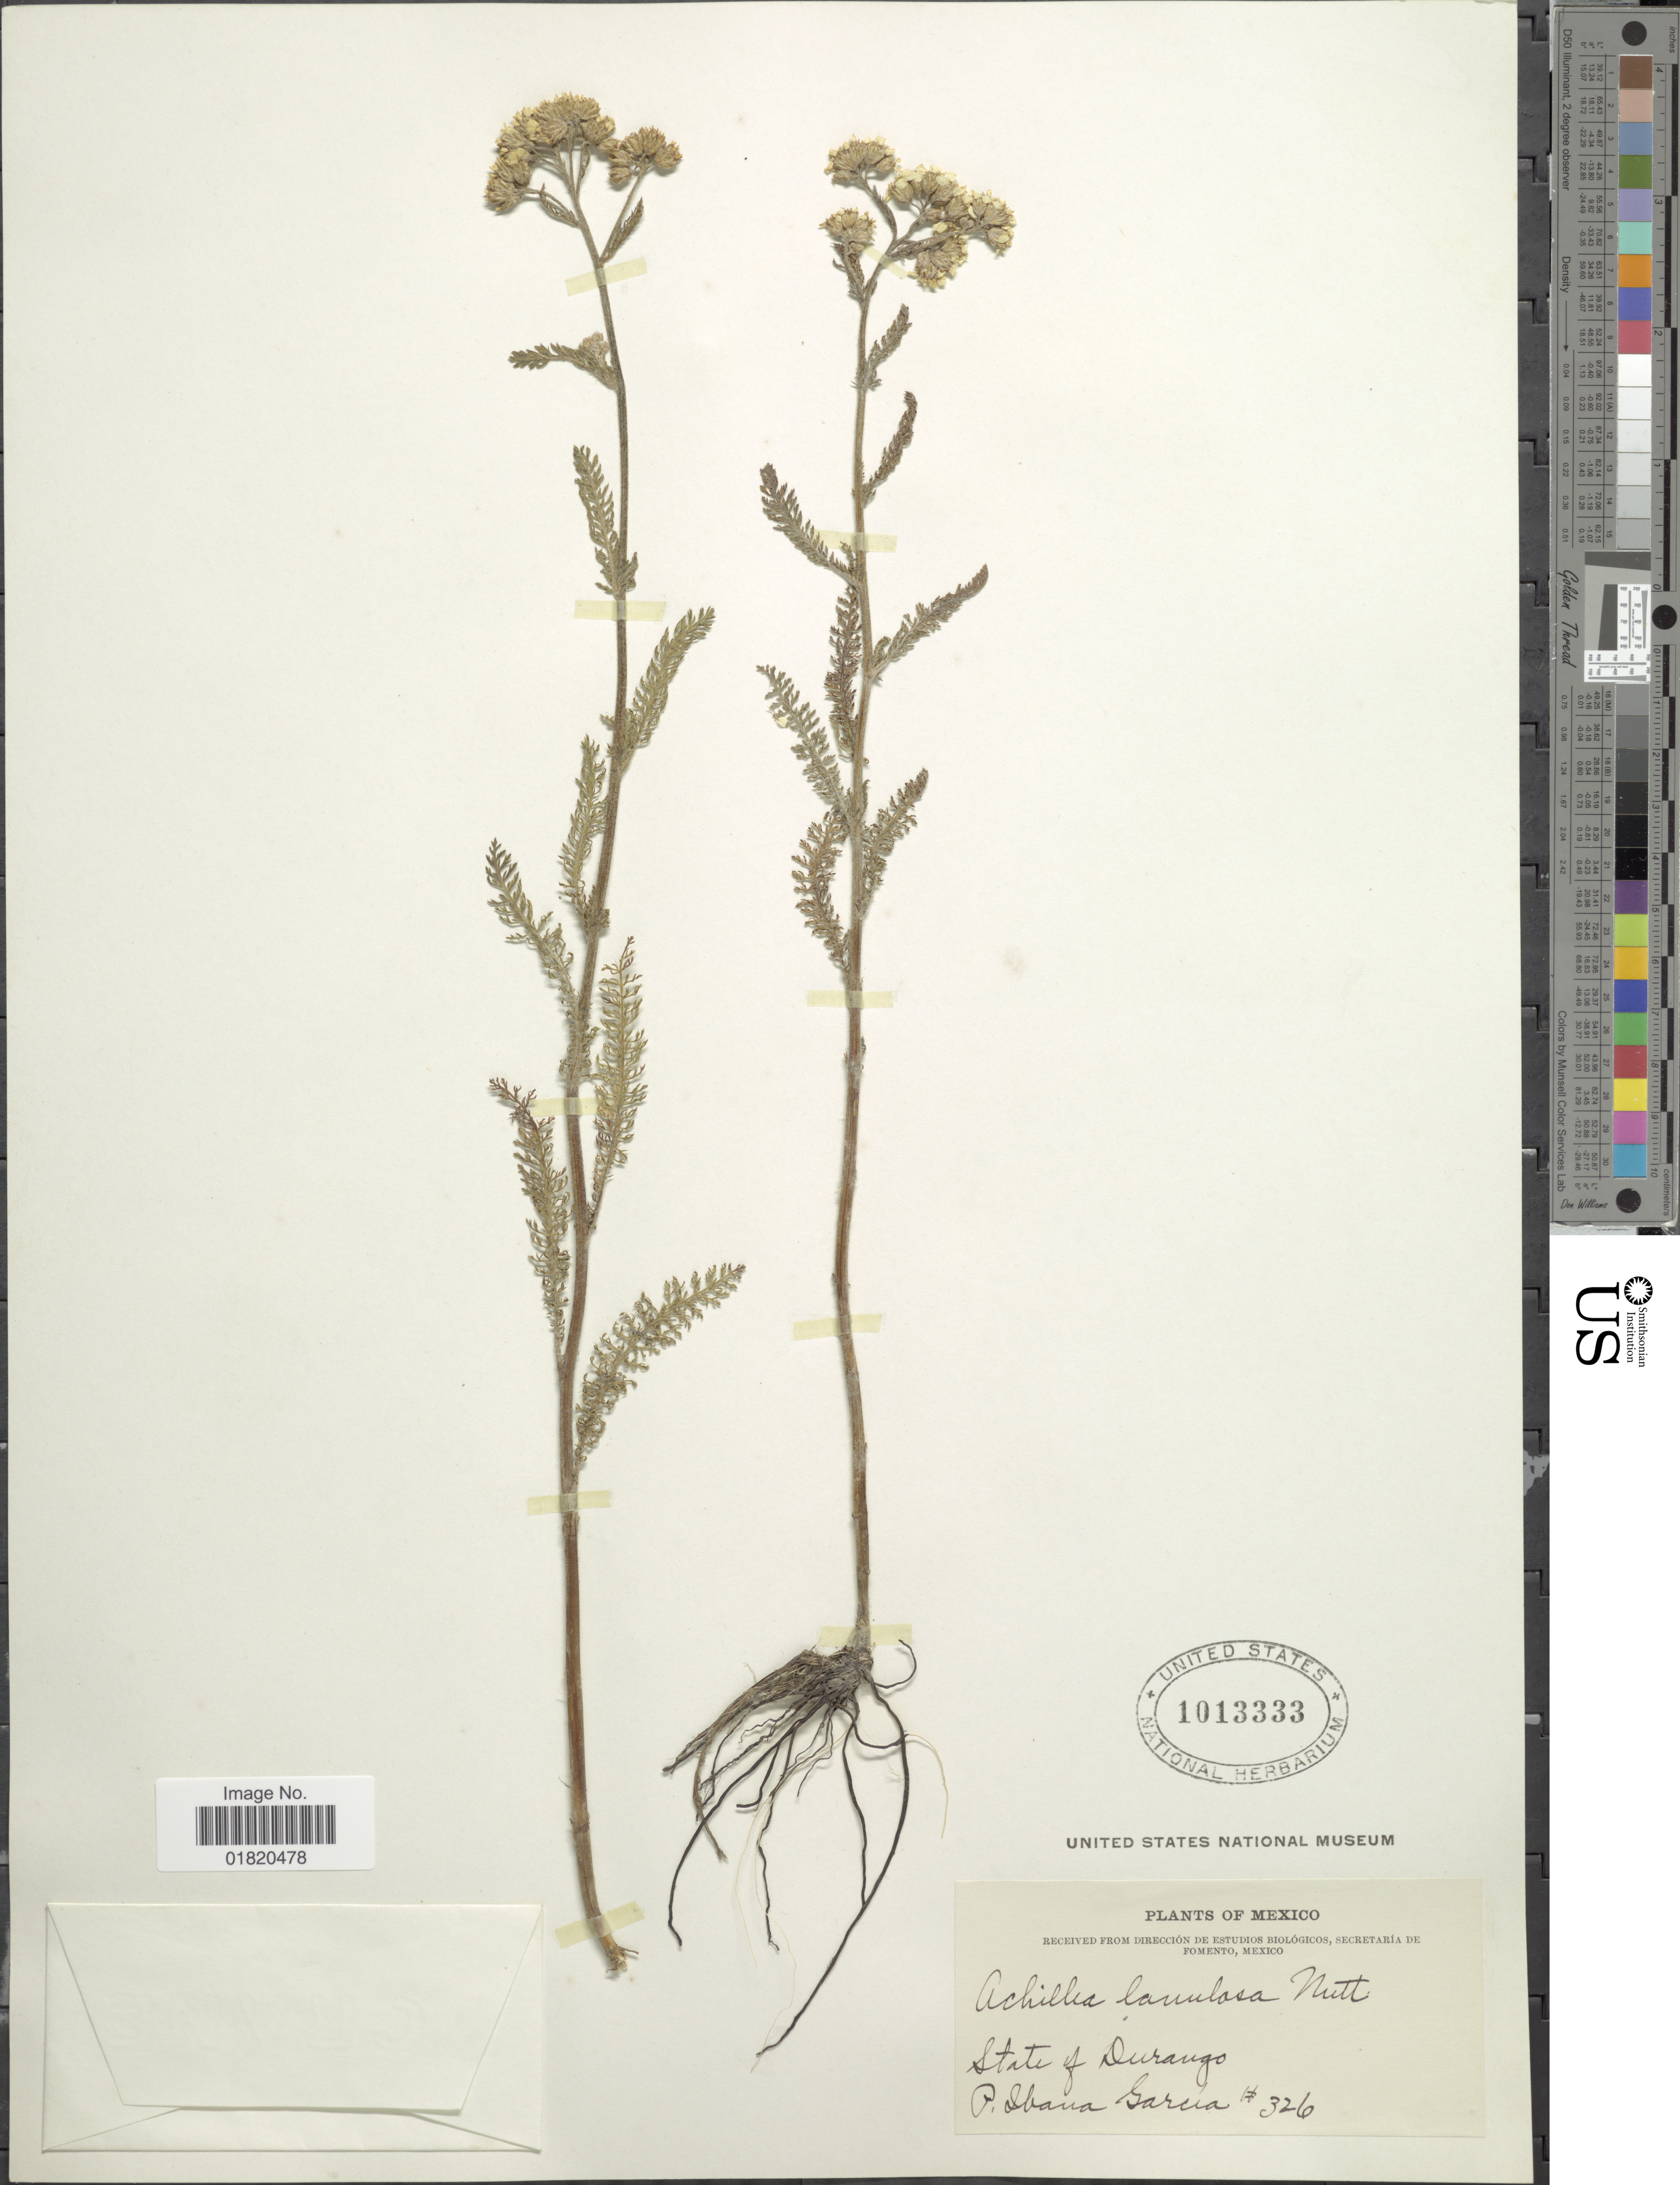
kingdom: Plantae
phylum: Tracheophyta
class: Magnoliopsida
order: Asterales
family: Asteraceae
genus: Achillea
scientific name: Achillea lanulosa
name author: Nutt.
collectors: P. I. Garcia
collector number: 326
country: Mexico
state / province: Durango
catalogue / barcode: US 1013333